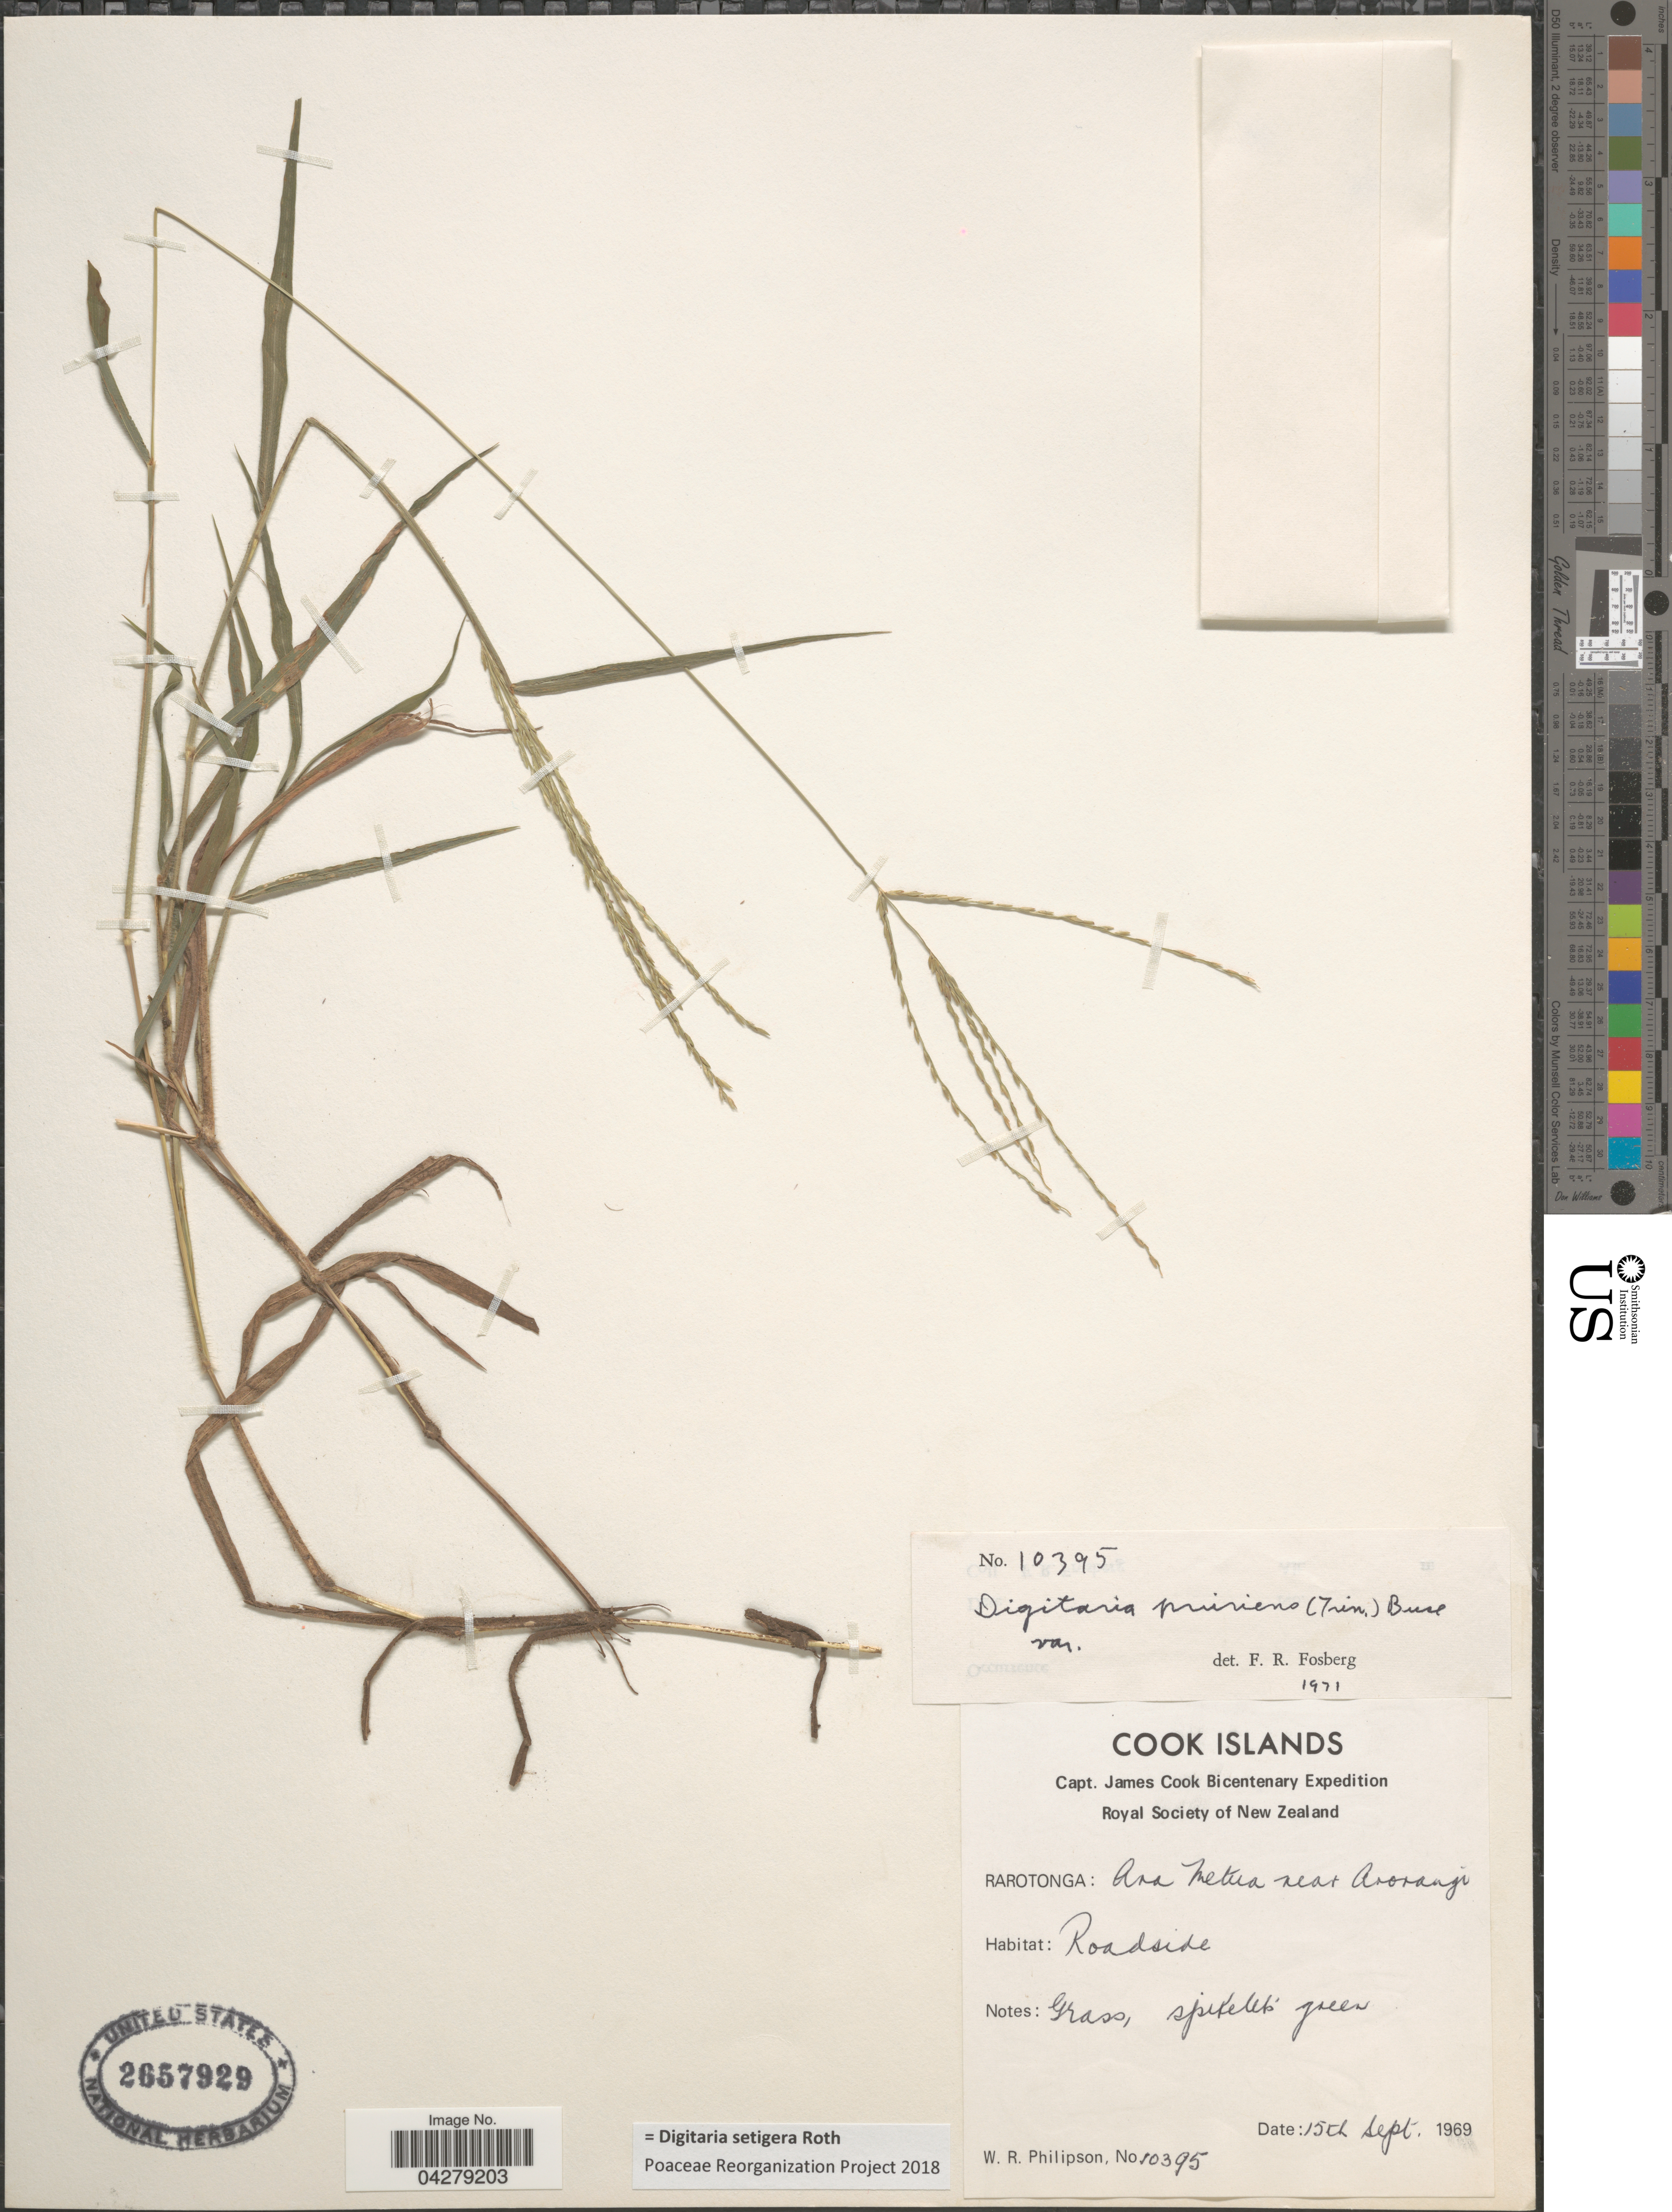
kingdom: Plantae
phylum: Tracheophyta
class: Liliopsida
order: Poales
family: Poaceae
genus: Digitaria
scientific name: Digitaria setigera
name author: Roth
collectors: W. R. Philipson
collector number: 10395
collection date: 1969-09-15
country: Cook Islands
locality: Capt. James Cook Bicentenary Expedition. Rarotonga: Ava Metua near Arorangi.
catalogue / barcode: US 2657929